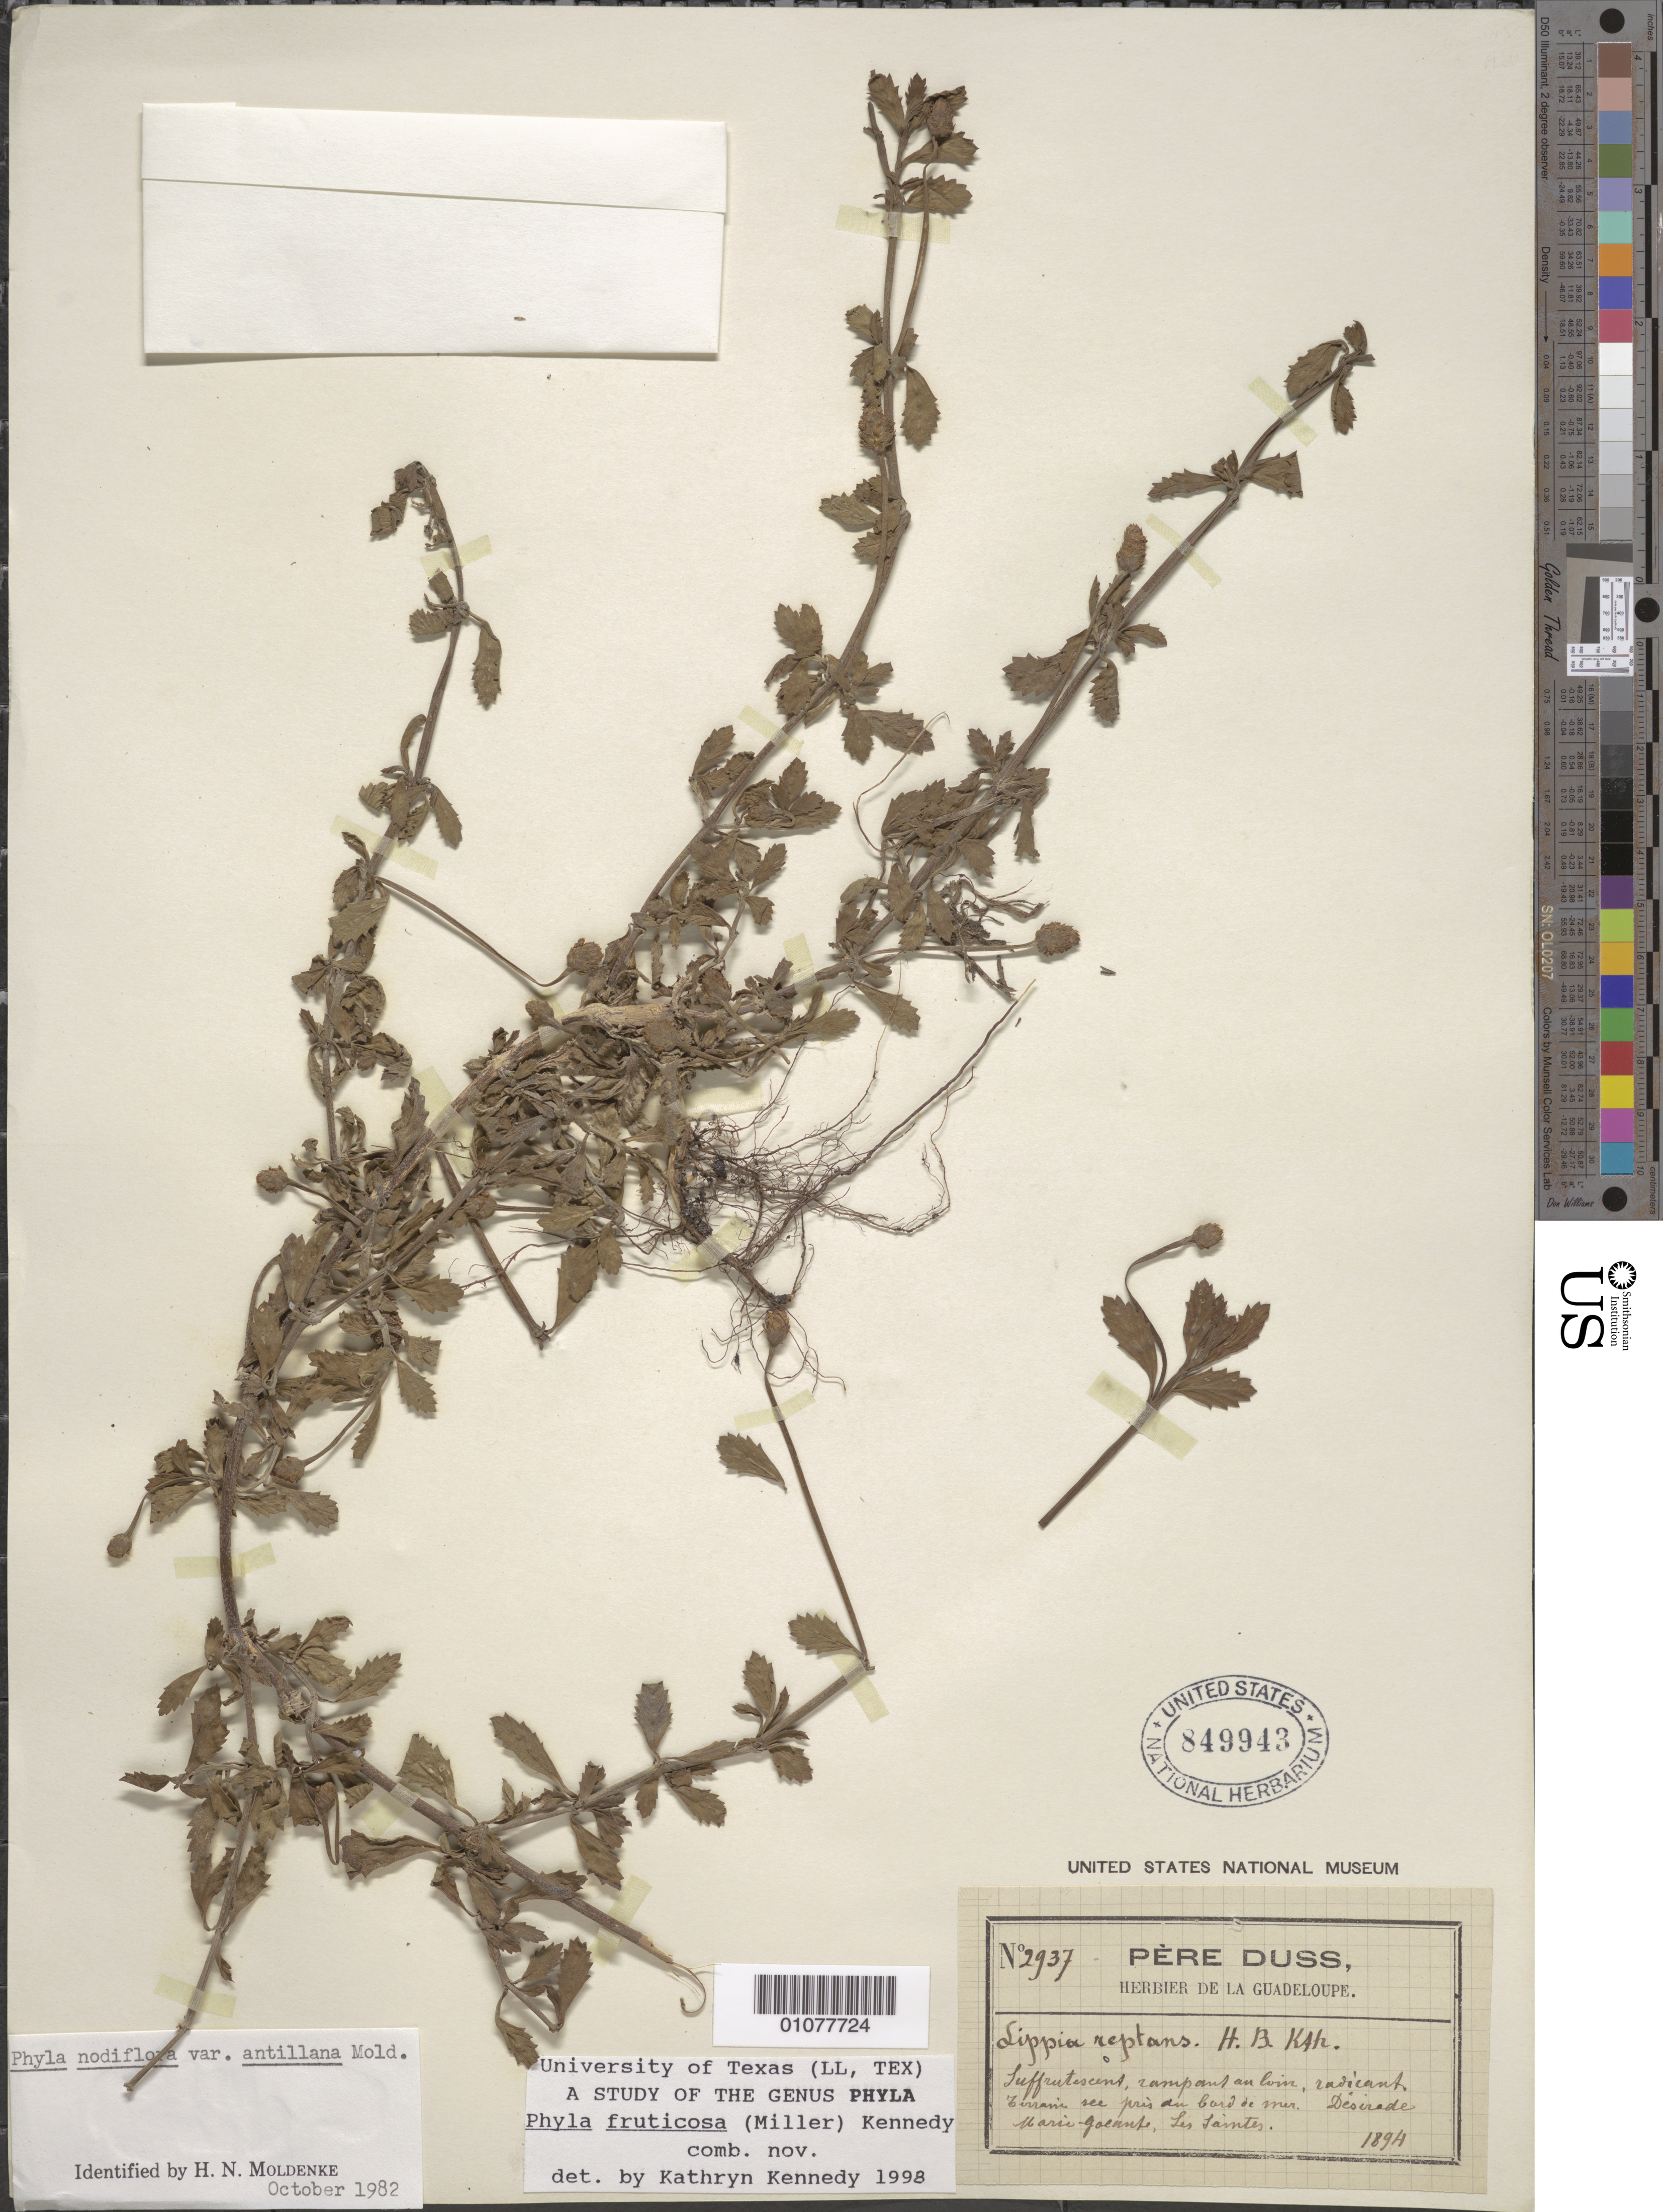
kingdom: Plantae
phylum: Tracheophyta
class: Magnoliopsida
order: Lamiales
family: Verbenaceae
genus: Phyla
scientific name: Phyla nodiflora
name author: (L.) Greene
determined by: Kennedy, K.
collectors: Père Duss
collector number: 2937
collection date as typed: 1894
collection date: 1894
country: Guadeloupe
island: Basse Terre [Guadeloupe]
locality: Desirade Marie-Galante, Les Saintes.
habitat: Terrain see pris au bard de mer.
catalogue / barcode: US 849943